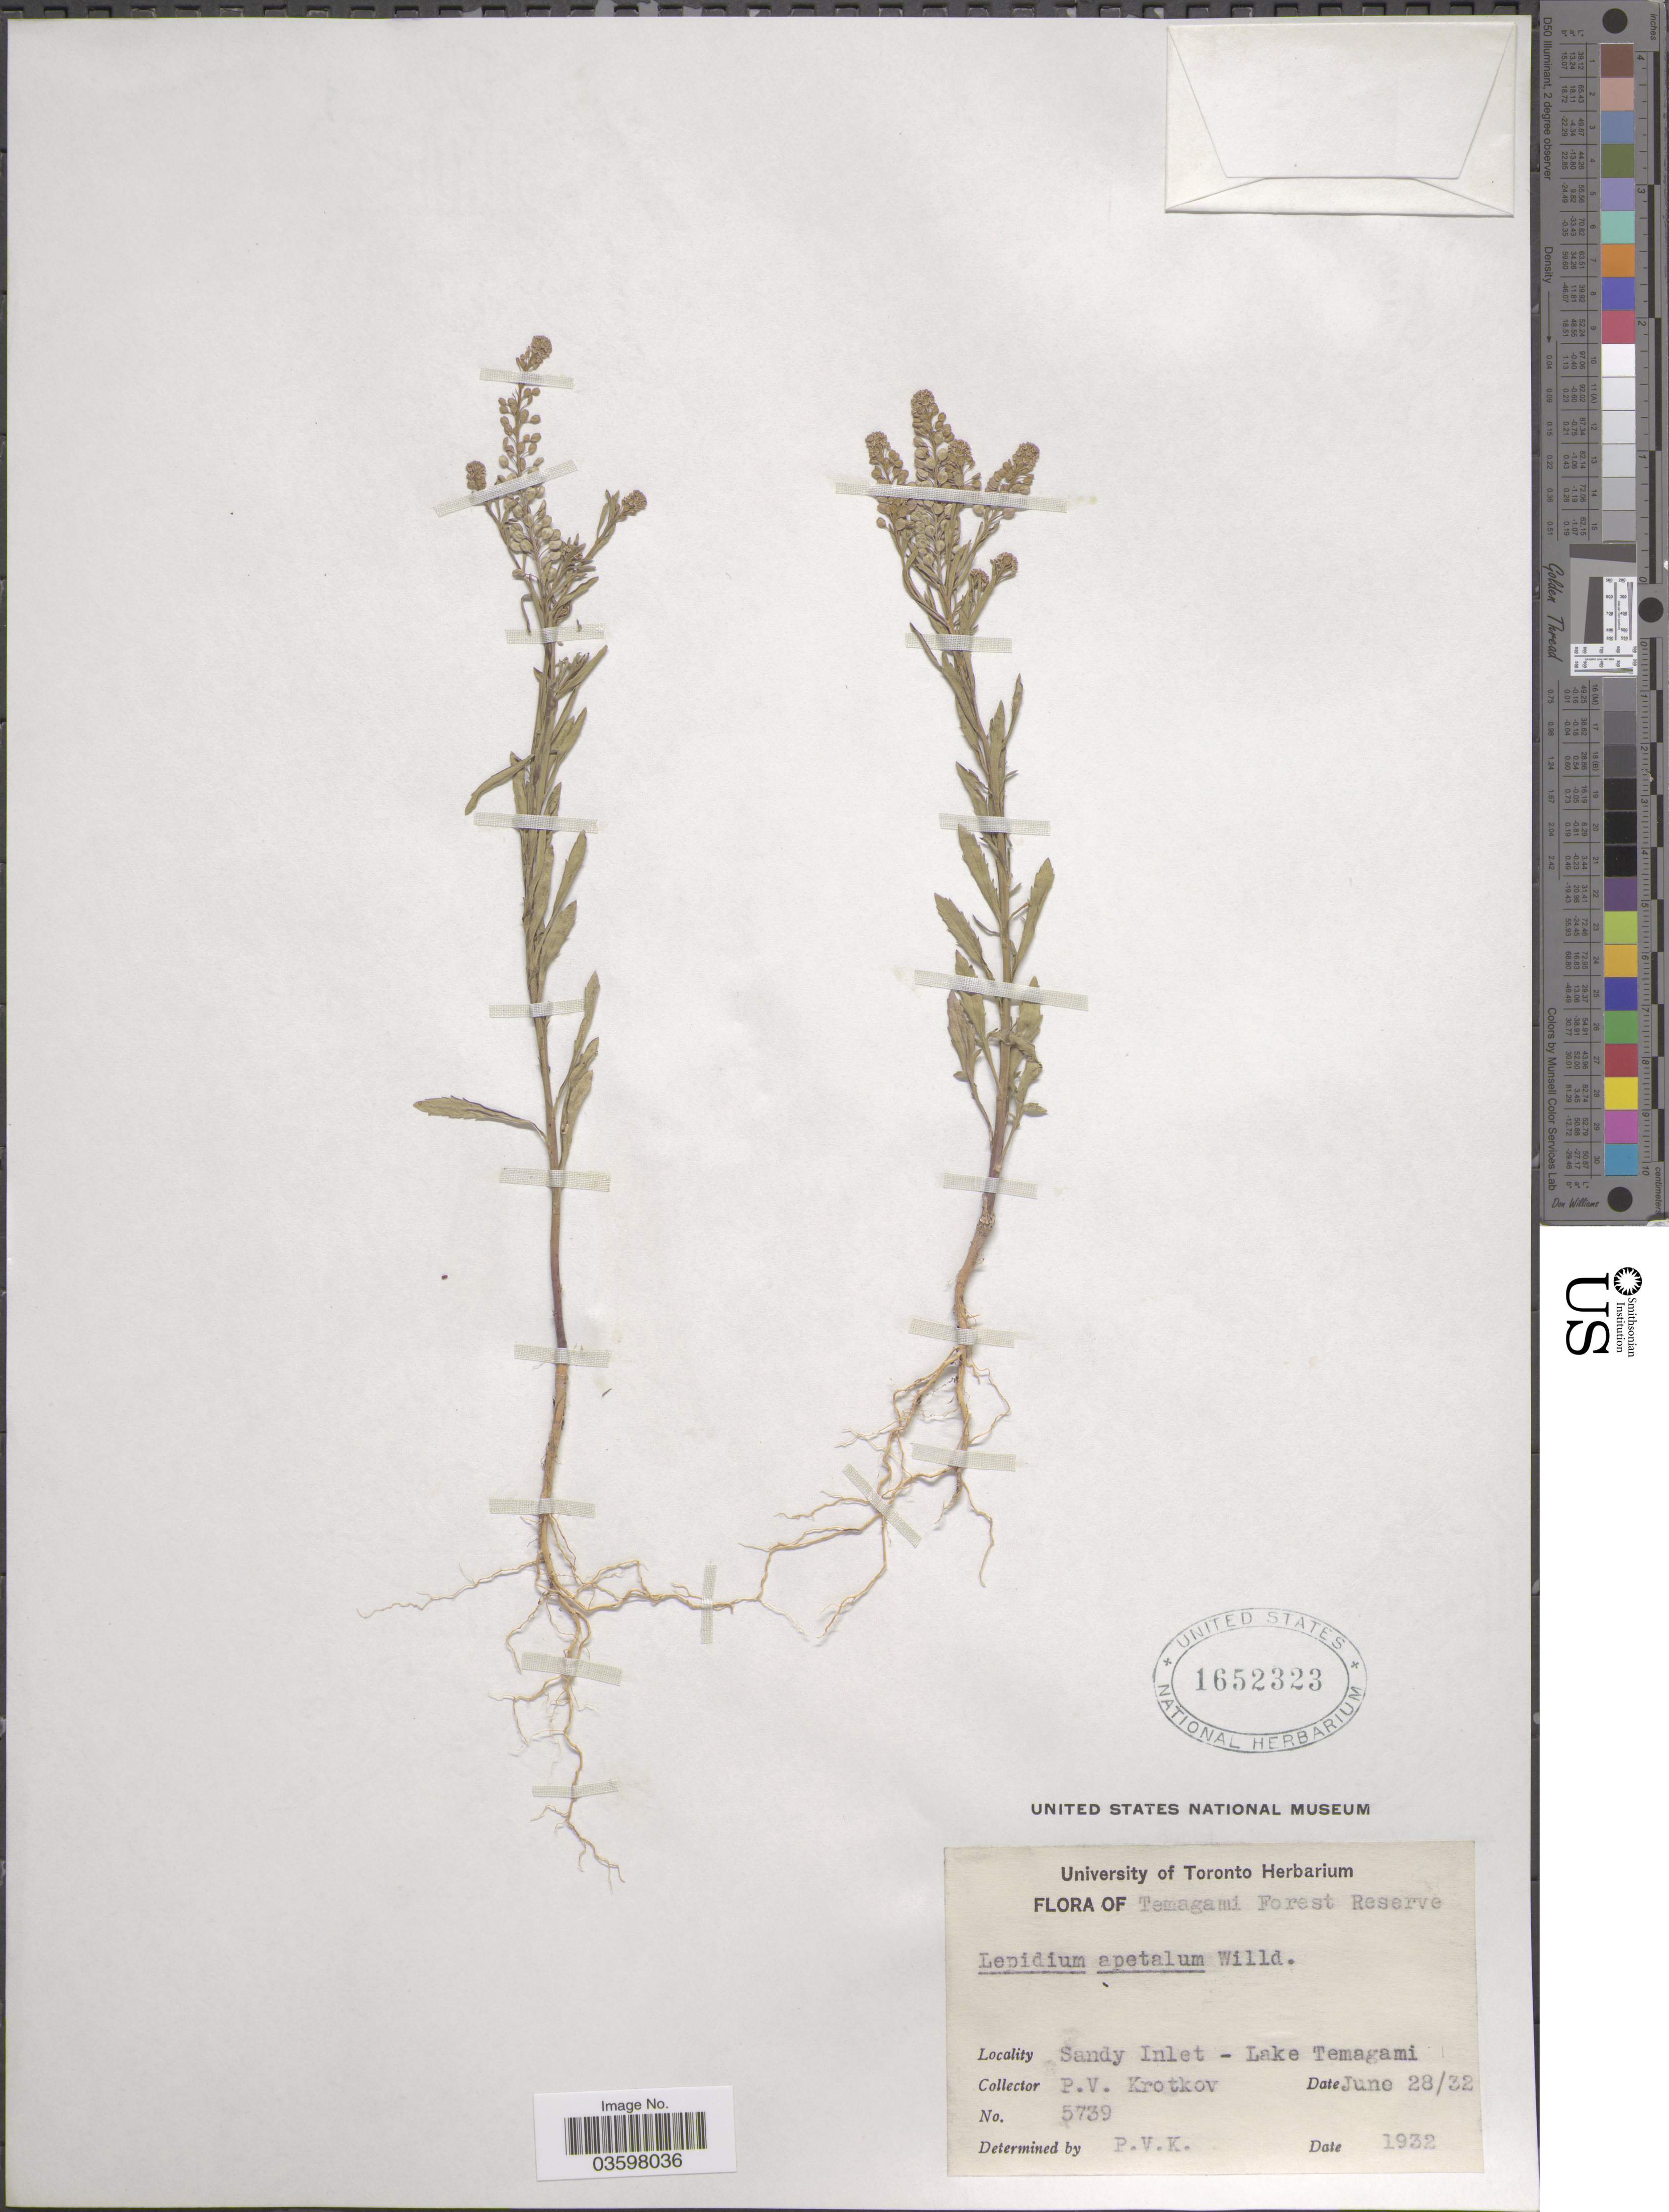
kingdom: Plantae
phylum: Tracheophyta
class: Magnoliopsida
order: Brassicales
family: Brassicaceae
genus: Lepidium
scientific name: Lepidium densiflorum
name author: Schrad.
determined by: Al-Shehbaz, I. A., (MO), Missouri Botanical Garden (UNITED STATES)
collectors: P. V. Krotkov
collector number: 5739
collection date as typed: Transcribed d/m/y: 28/6/32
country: Canada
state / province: Ontario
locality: Temagami Forest Reserve. Sandy Inlet - Lake Temagami.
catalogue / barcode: US 1652323